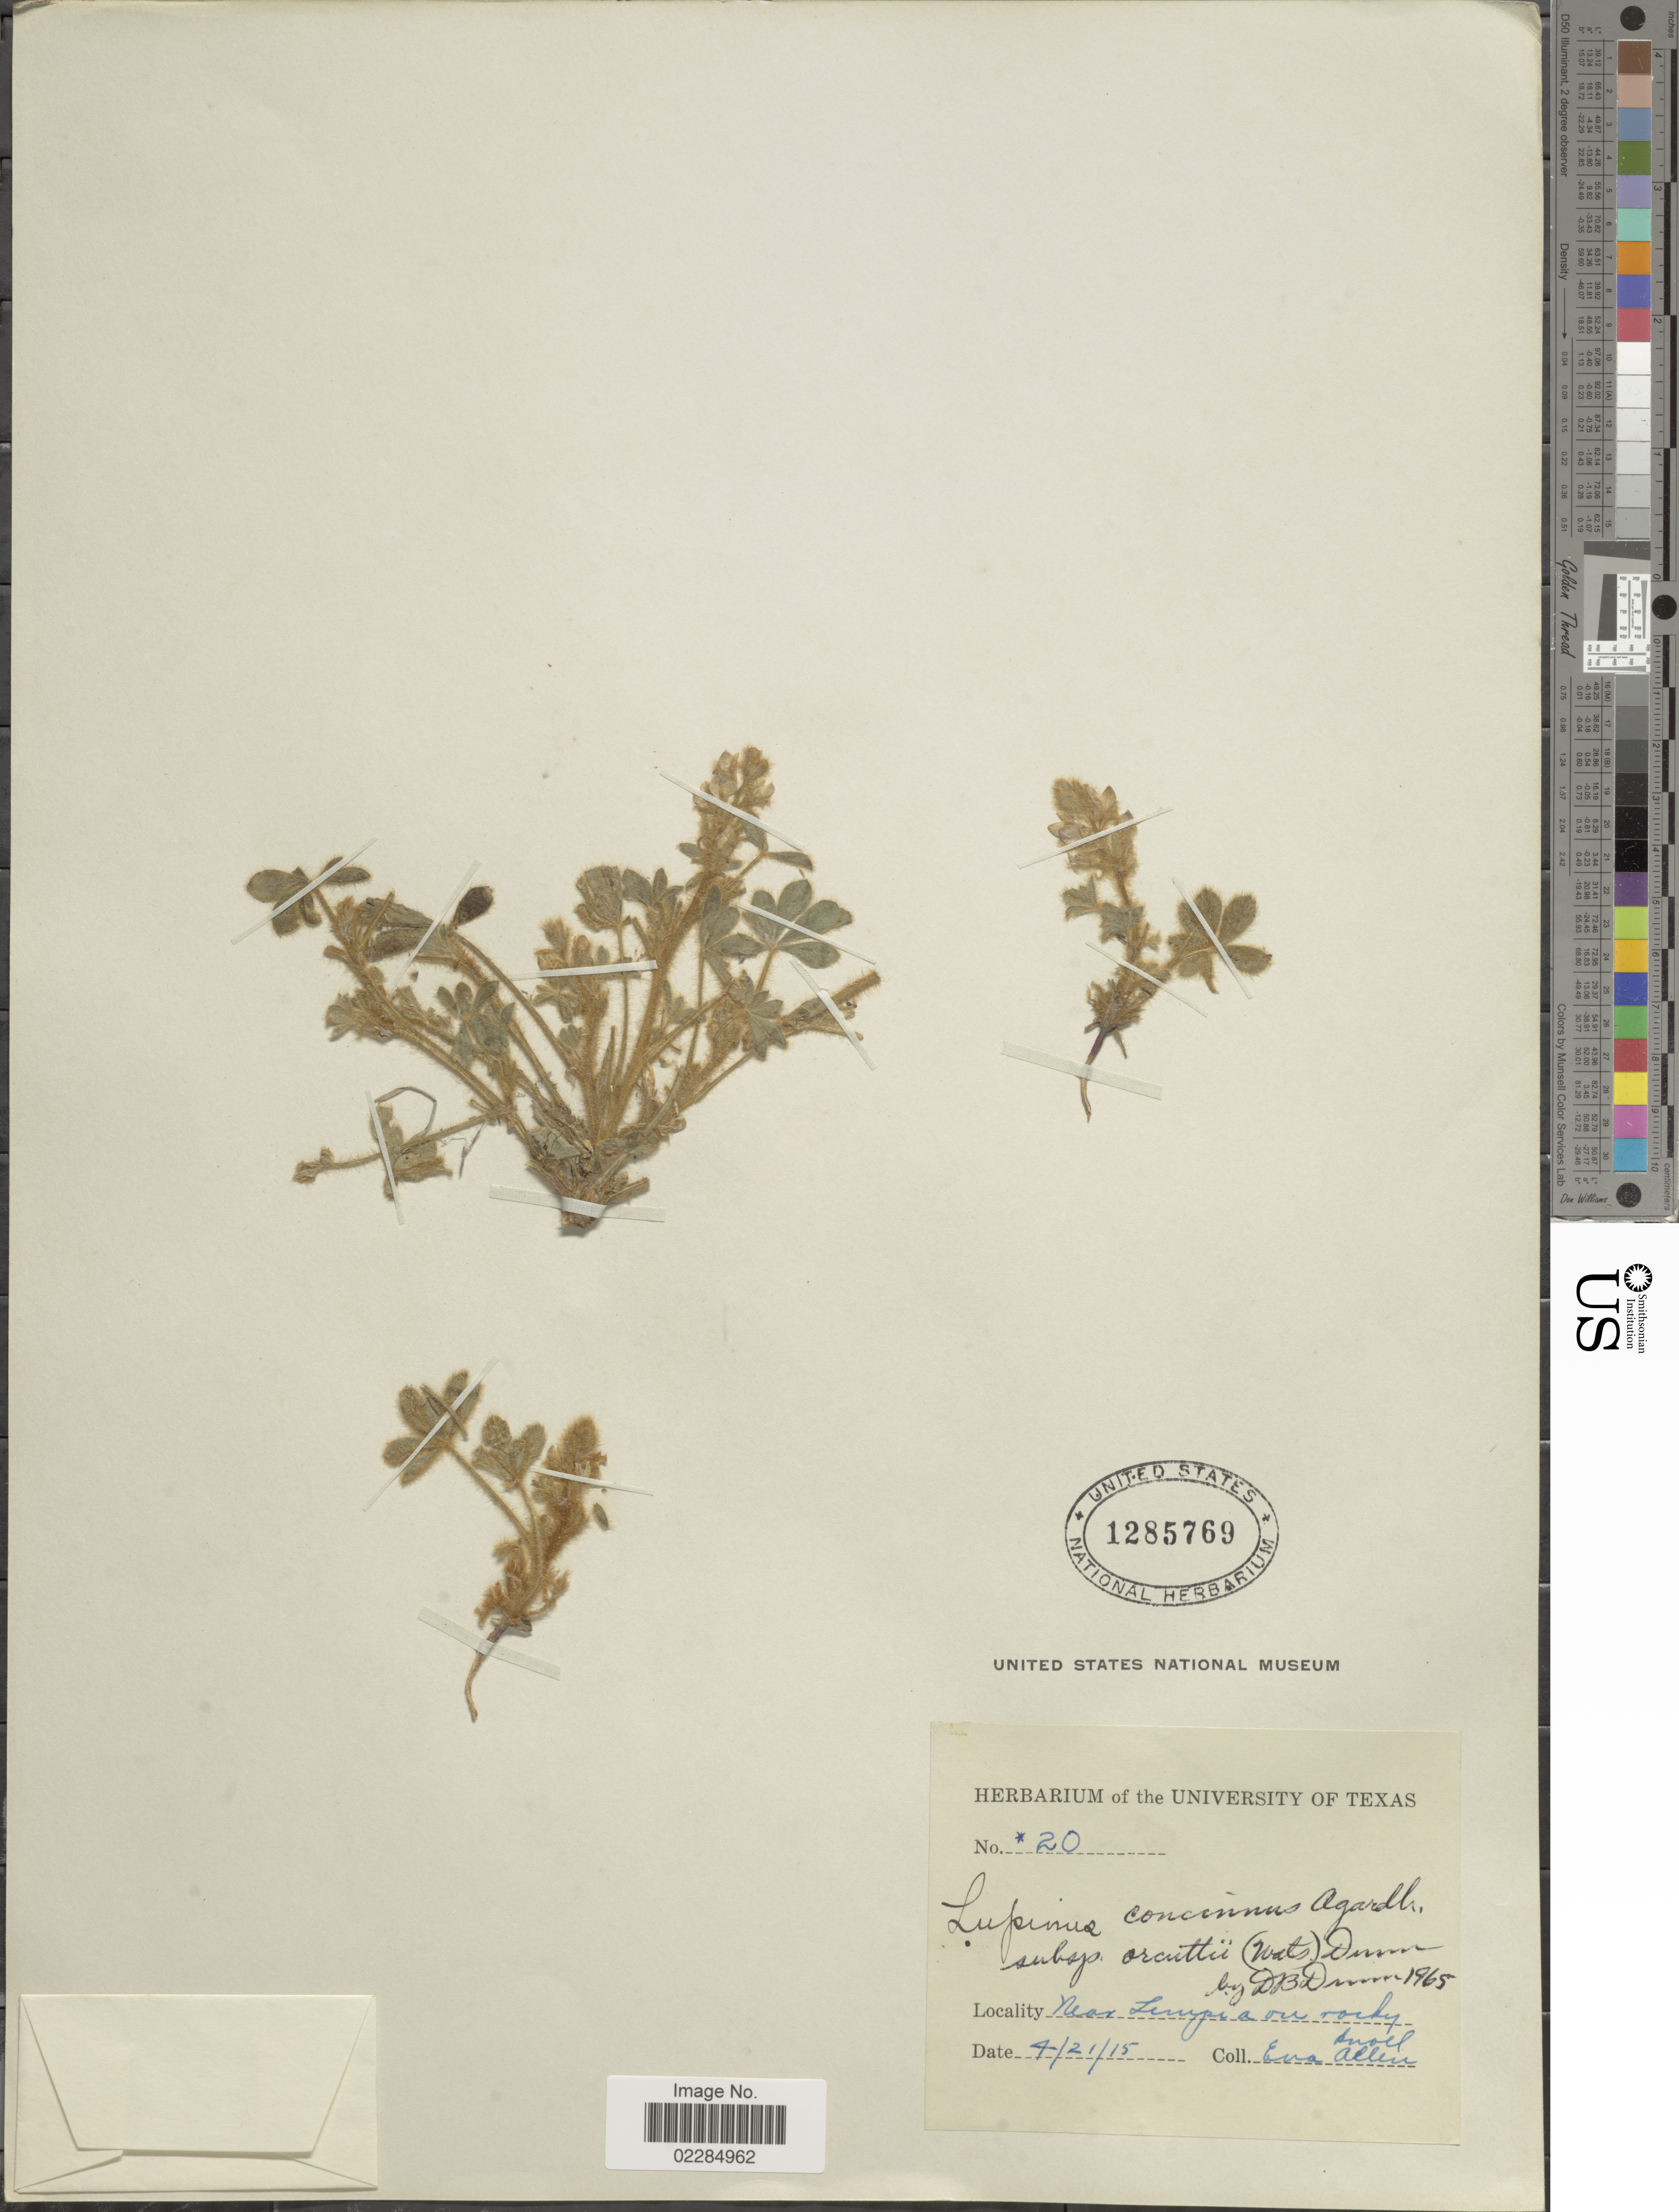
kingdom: Plantae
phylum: Tracheophyta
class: Magnoliopsida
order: Fabales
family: Fabaceae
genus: Lupinus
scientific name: Lupinus concinnus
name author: J. Agardh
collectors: E. Allen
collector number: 20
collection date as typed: Transcribed d/m/y: 21/4/15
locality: Near Limpia on rocky snoll [interpreted]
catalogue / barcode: US 1285769